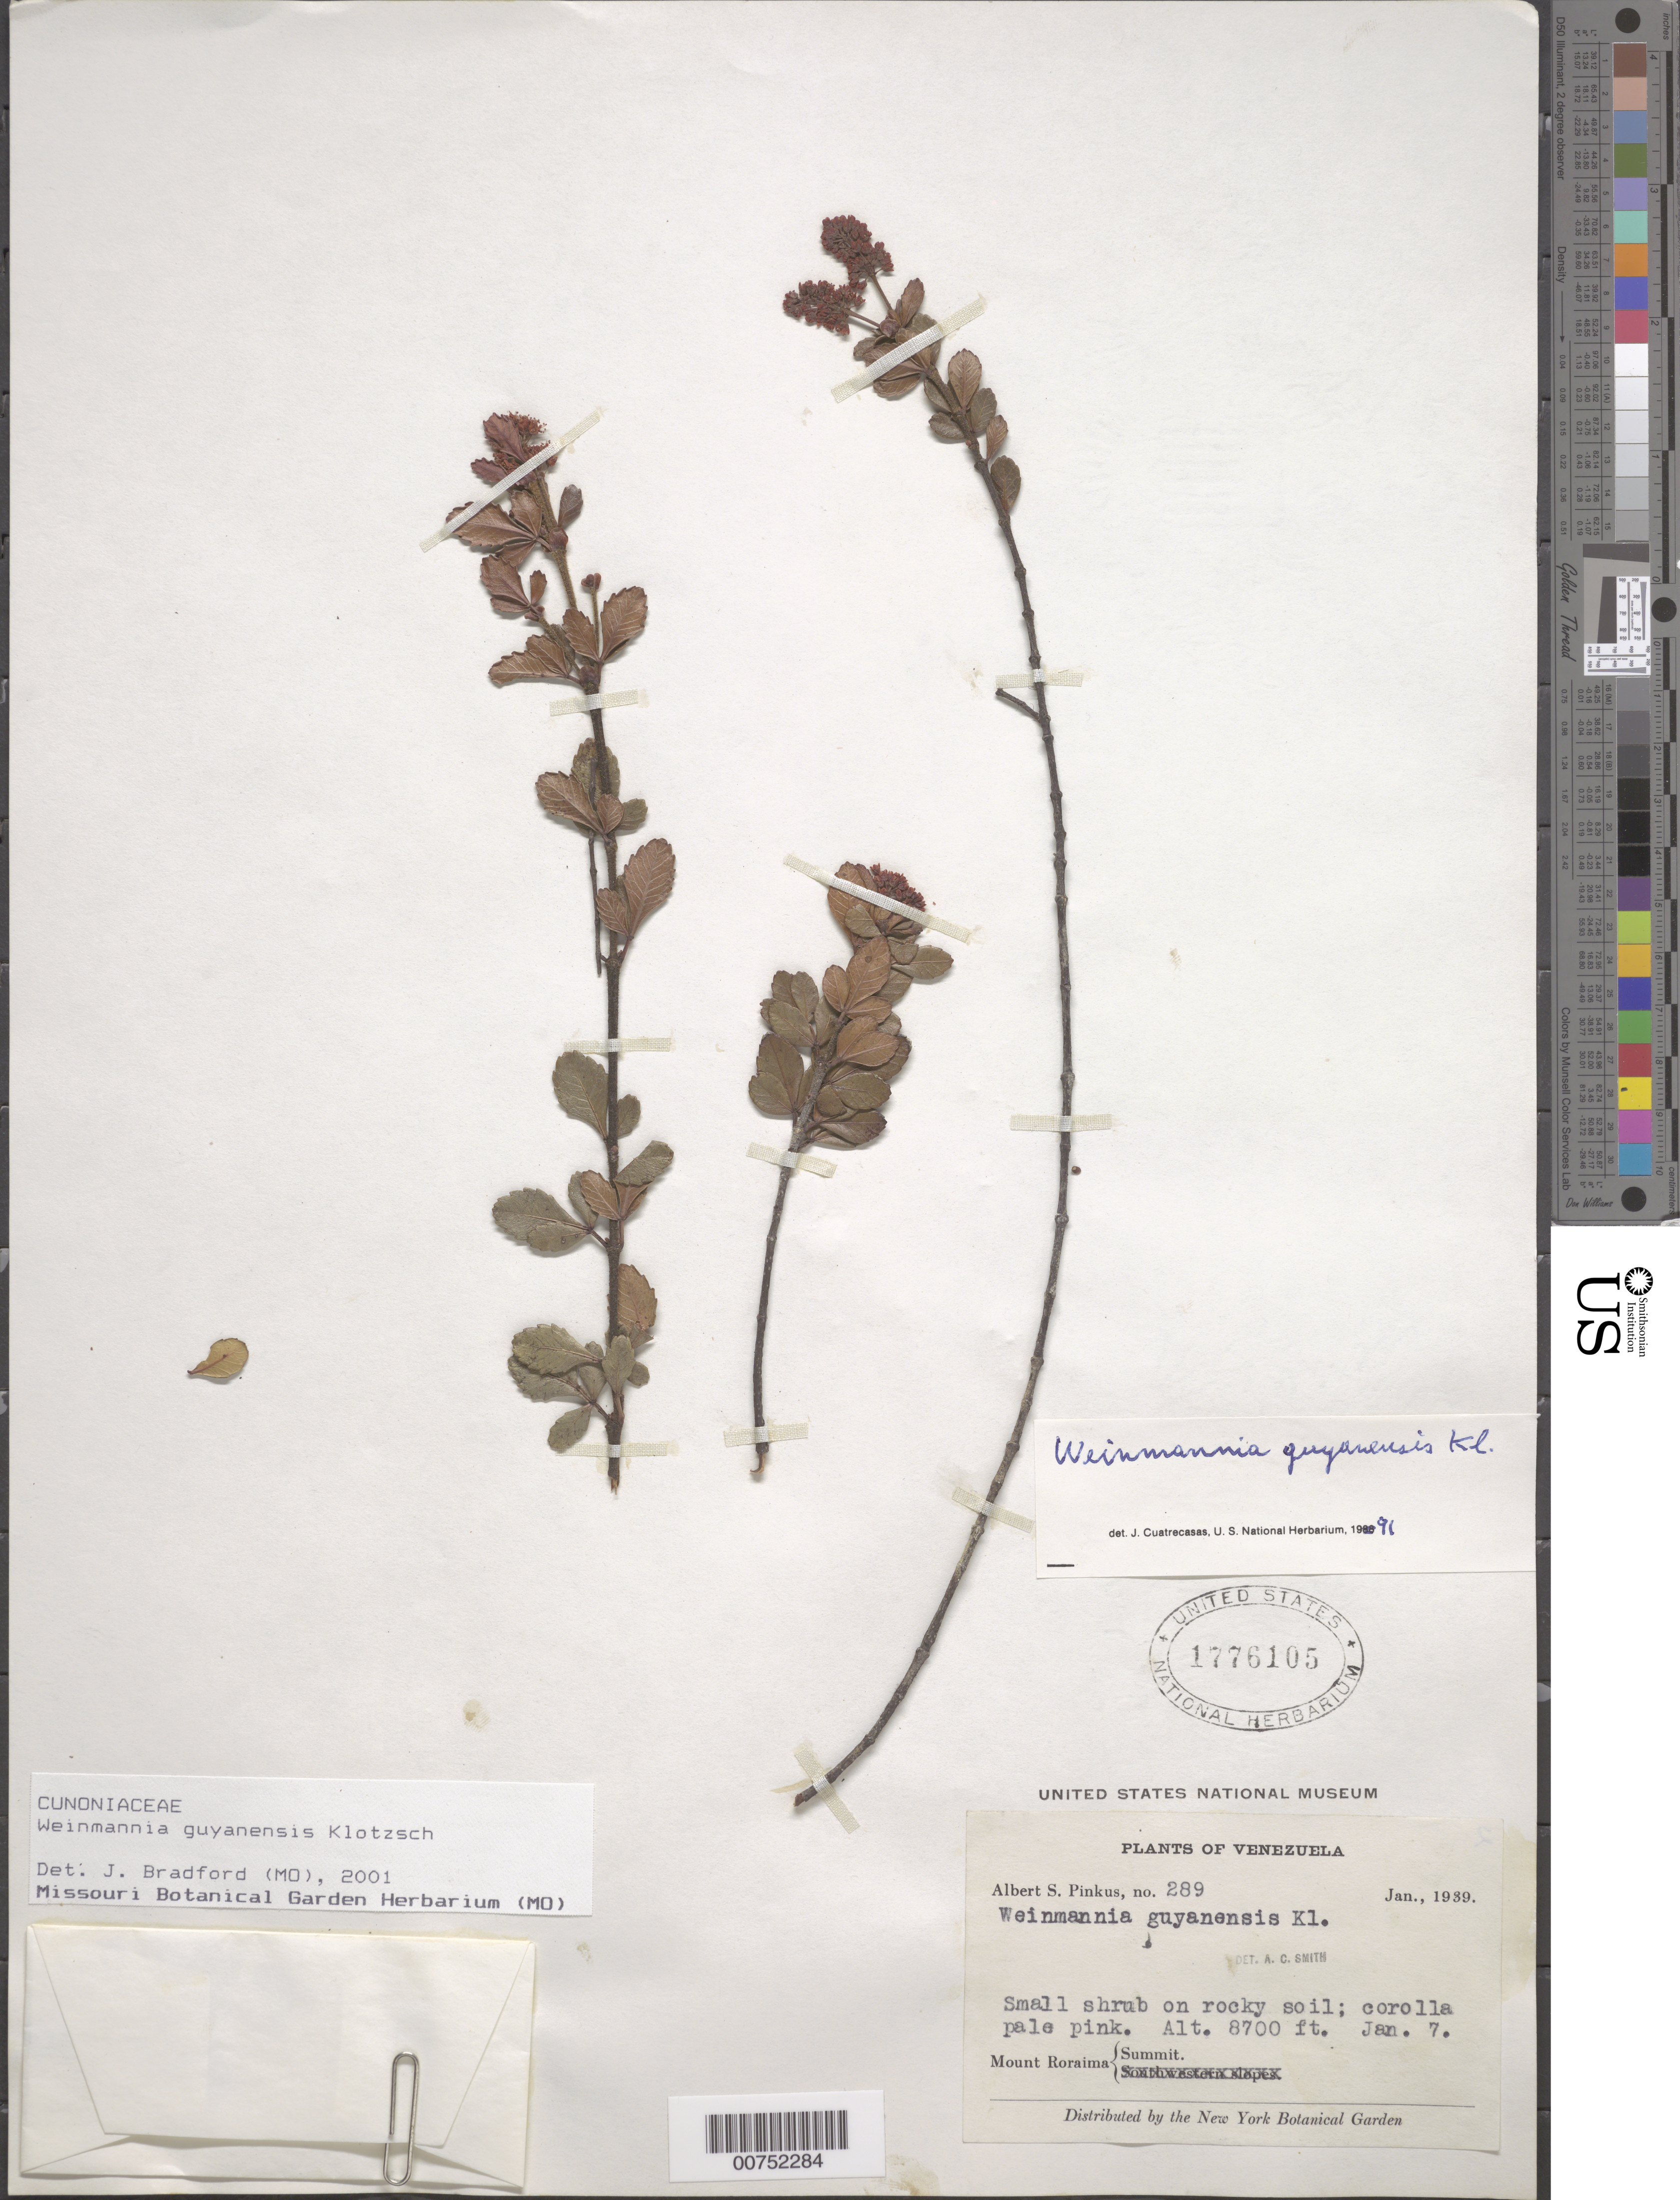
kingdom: Plantae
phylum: Tracheophyta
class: Magnoliopsida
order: Oxalidales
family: Cunoniaceae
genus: Weinmannia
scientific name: Weinmannia guyanensis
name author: Klotzsch ex Engl.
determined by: Bradford, J. C.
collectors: A. Pinkus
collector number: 289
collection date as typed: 7-Jan-39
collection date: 1939-01-07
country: Venezuela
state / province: Bolívar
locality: Mt. Roraima, summit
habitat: On rocky soil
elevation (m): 2652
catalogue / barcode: US 1776105